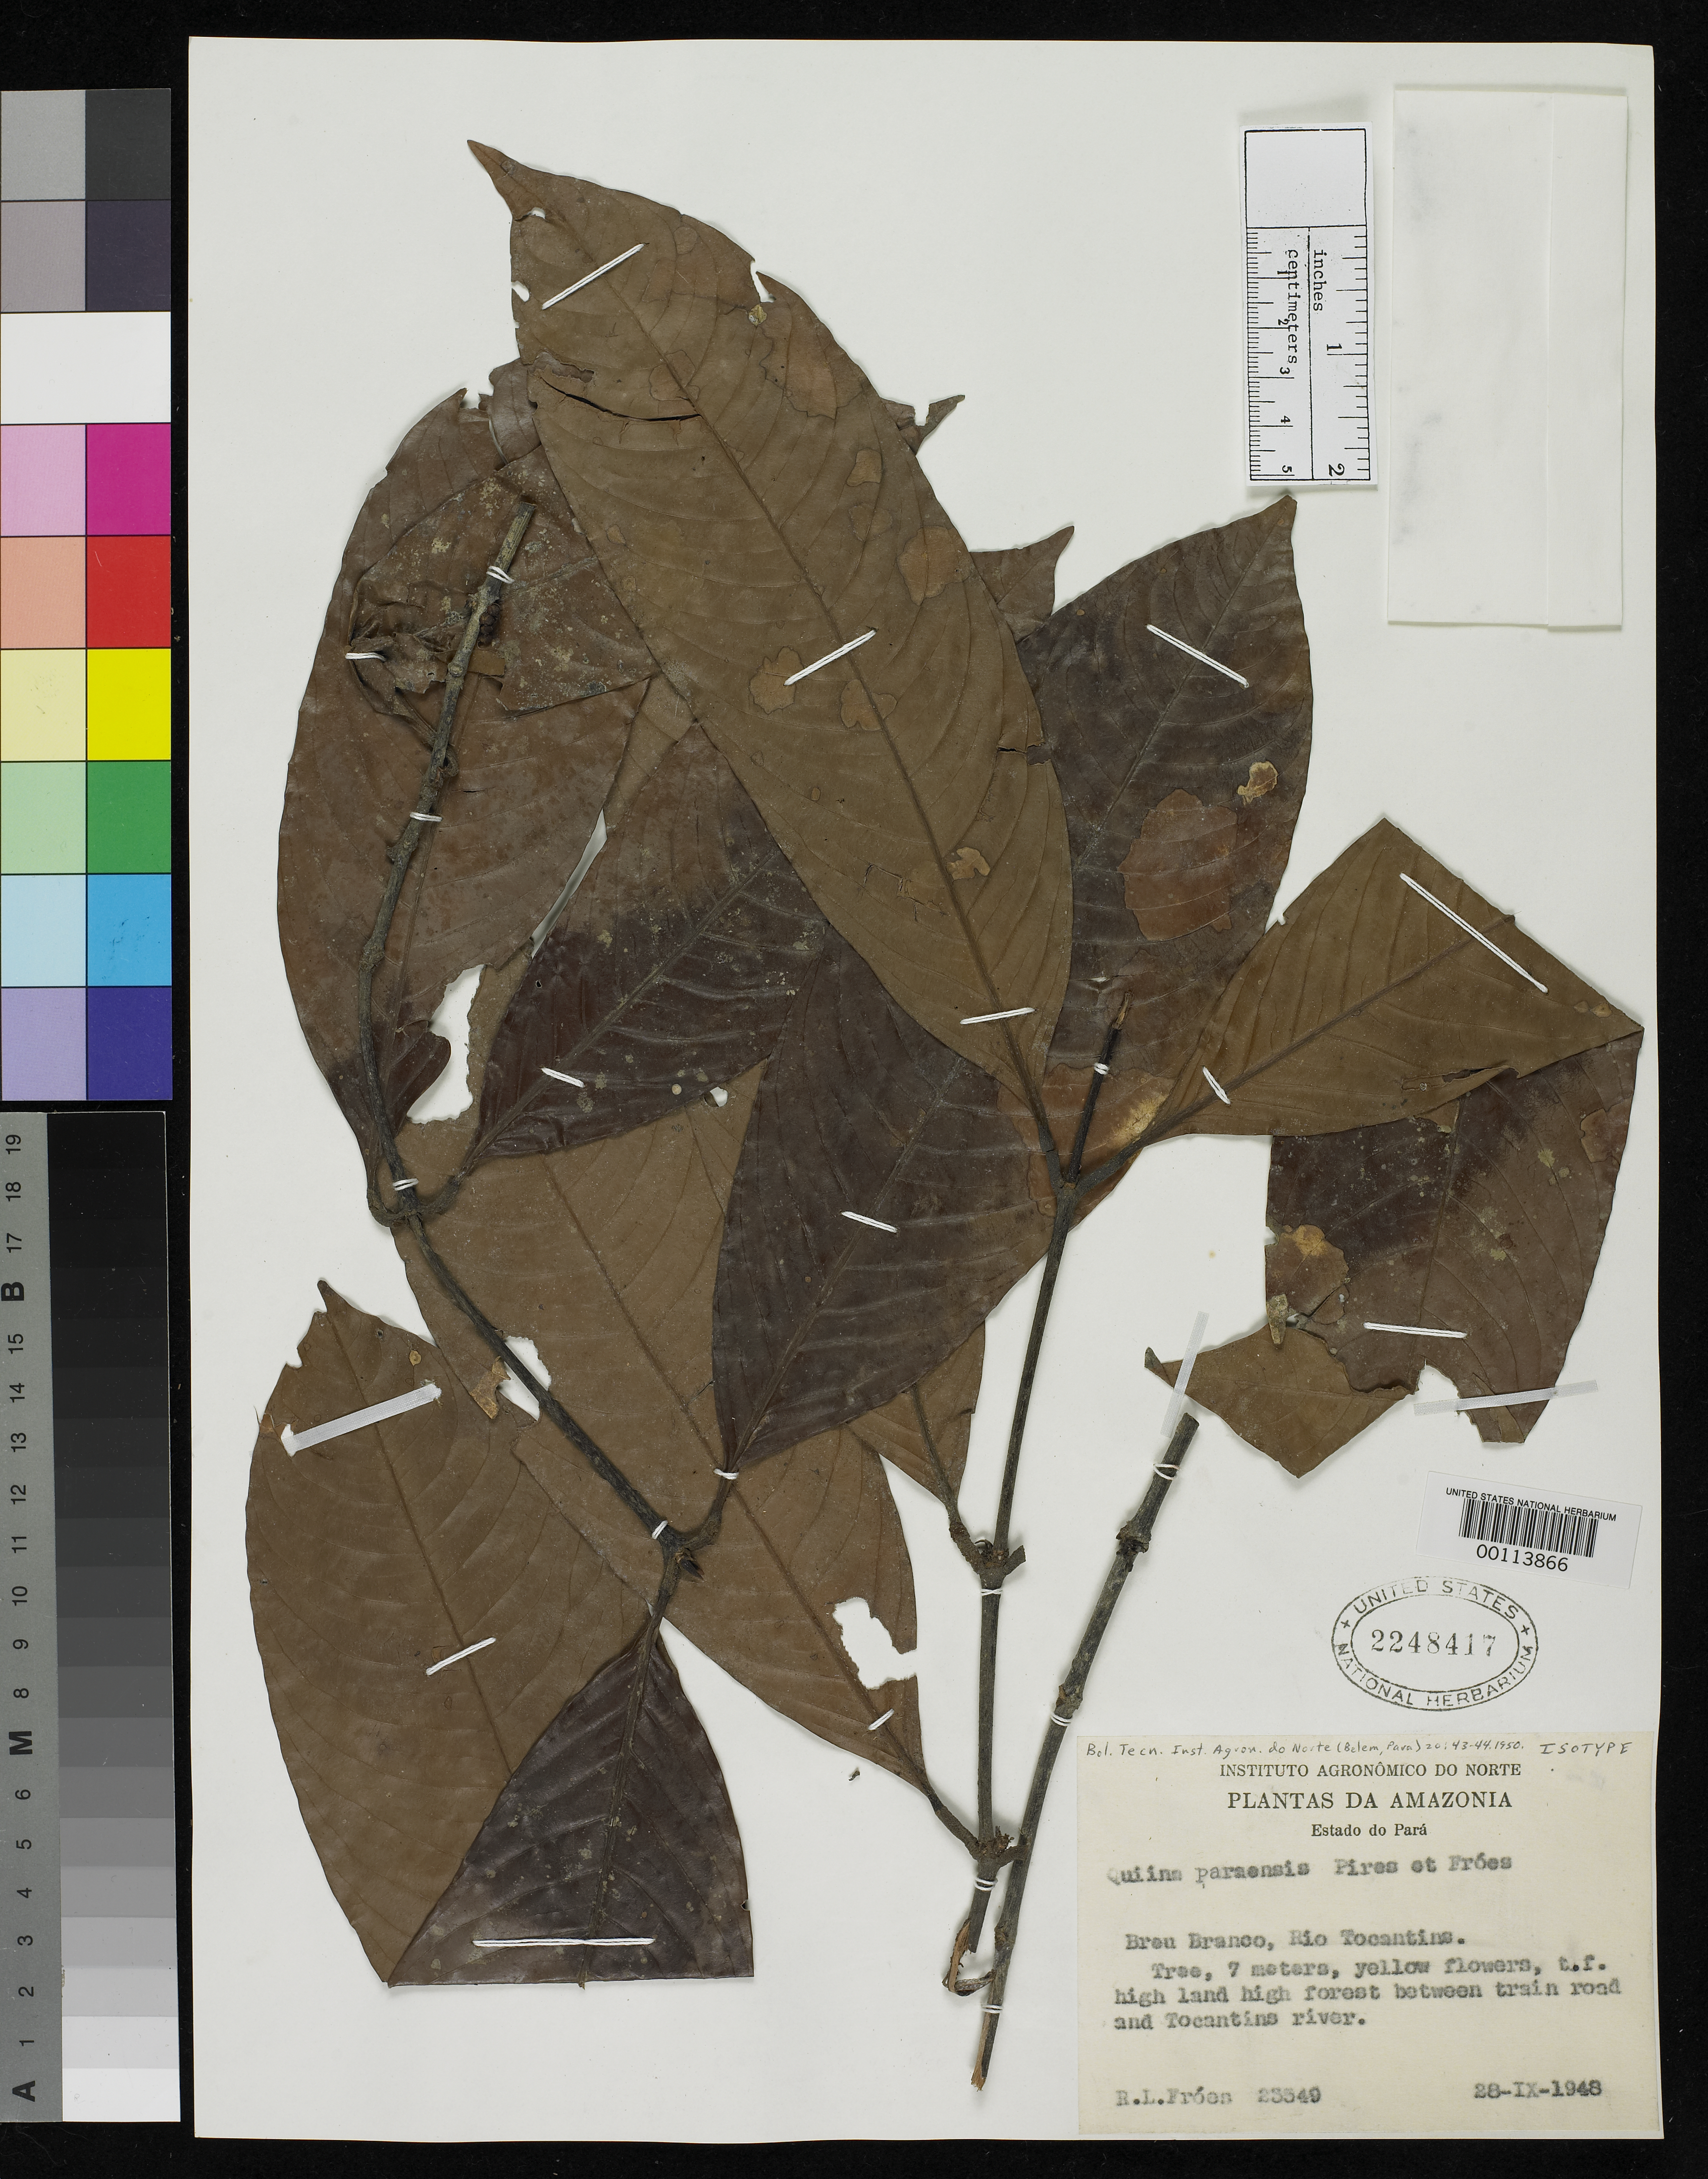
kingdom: Plantae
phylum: Tracheophyta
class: Magnoliopsida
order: Malpighiales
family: Quiinaceae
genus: Quiina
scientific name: Quiina paraensis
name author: Pires & Fróes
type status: Isotype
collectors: R. L. Fróes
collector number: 23349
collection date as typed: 28 Sep 1948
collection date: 1948-09-28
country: Brazil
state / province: Pará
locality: Breu Branco, Rio Tocantins.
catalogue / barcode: US 2248417